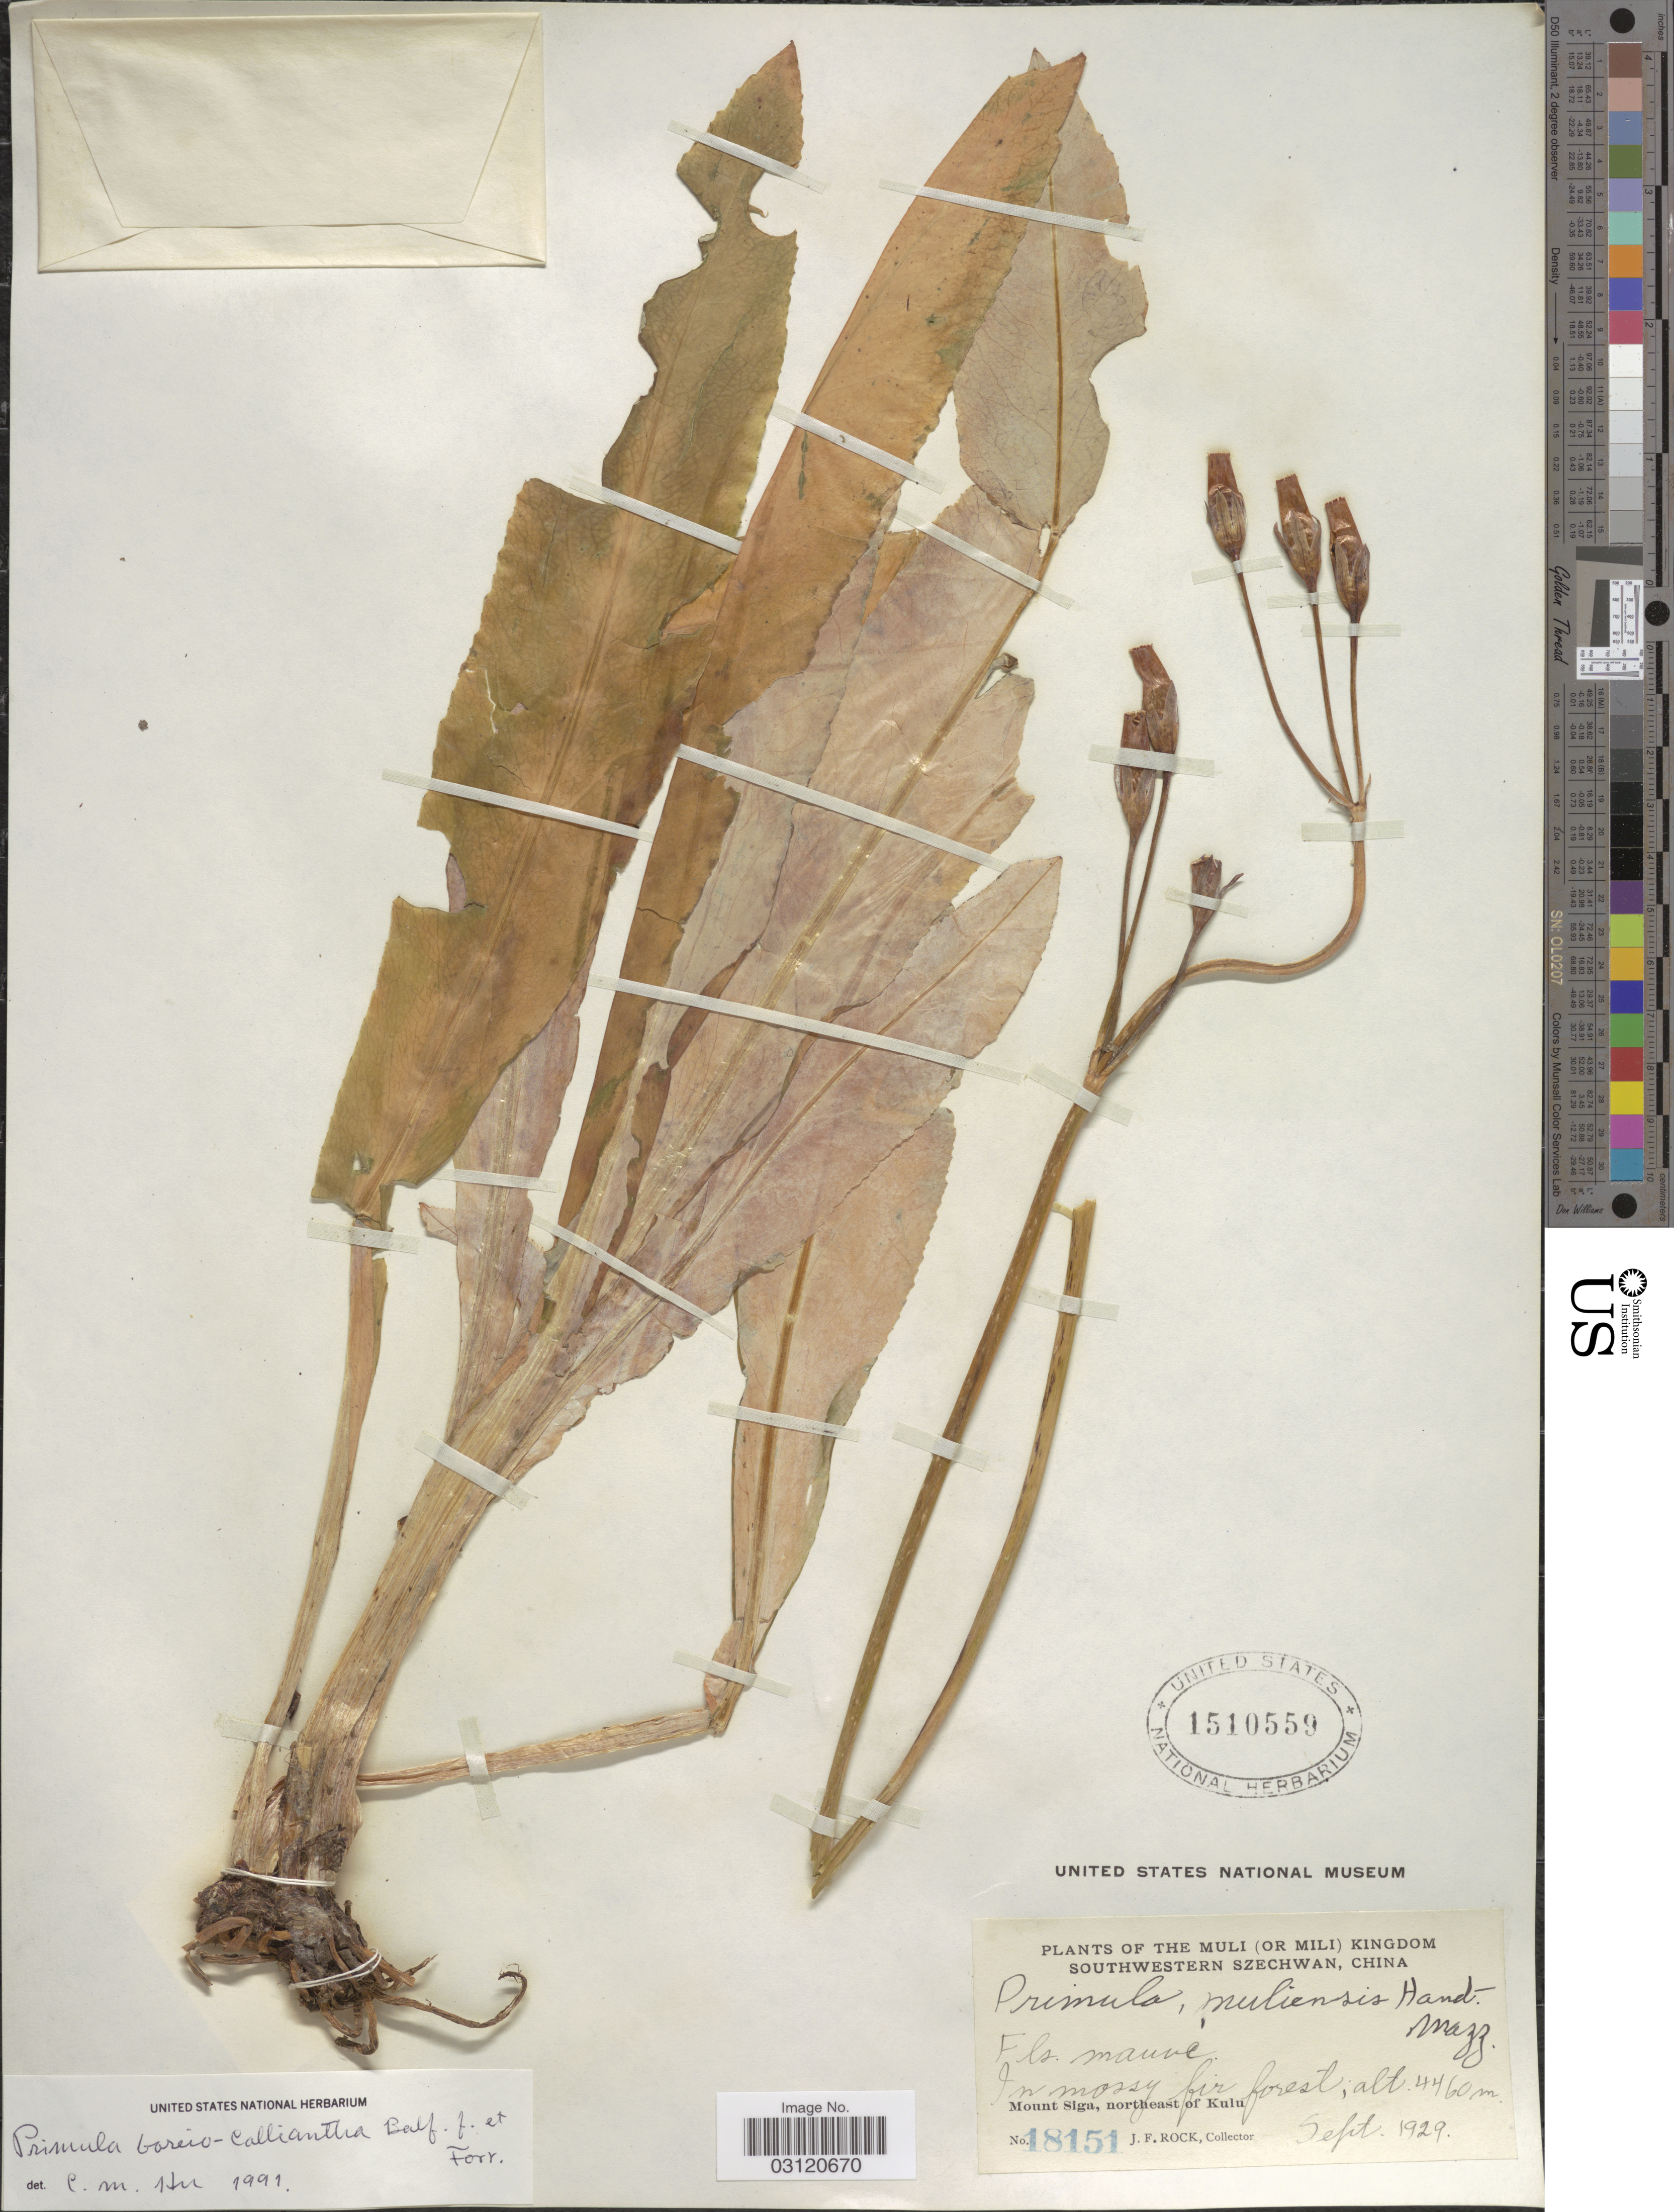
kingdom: Plantae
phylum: Tracheophyta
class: Magnoliopsida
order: Ericales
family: Primulaceae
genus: Primula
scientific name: Primula boreiocalliantha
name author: Balf. f. & Forrest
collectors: J. Rock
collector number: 18151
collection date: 1929-09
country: China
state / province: Sichuan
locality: The Muli (or Mili) Kingdom southwestern Szechwan, Mount Siga, northeast of Kulu.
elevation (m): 4460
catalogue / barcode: US 1510559